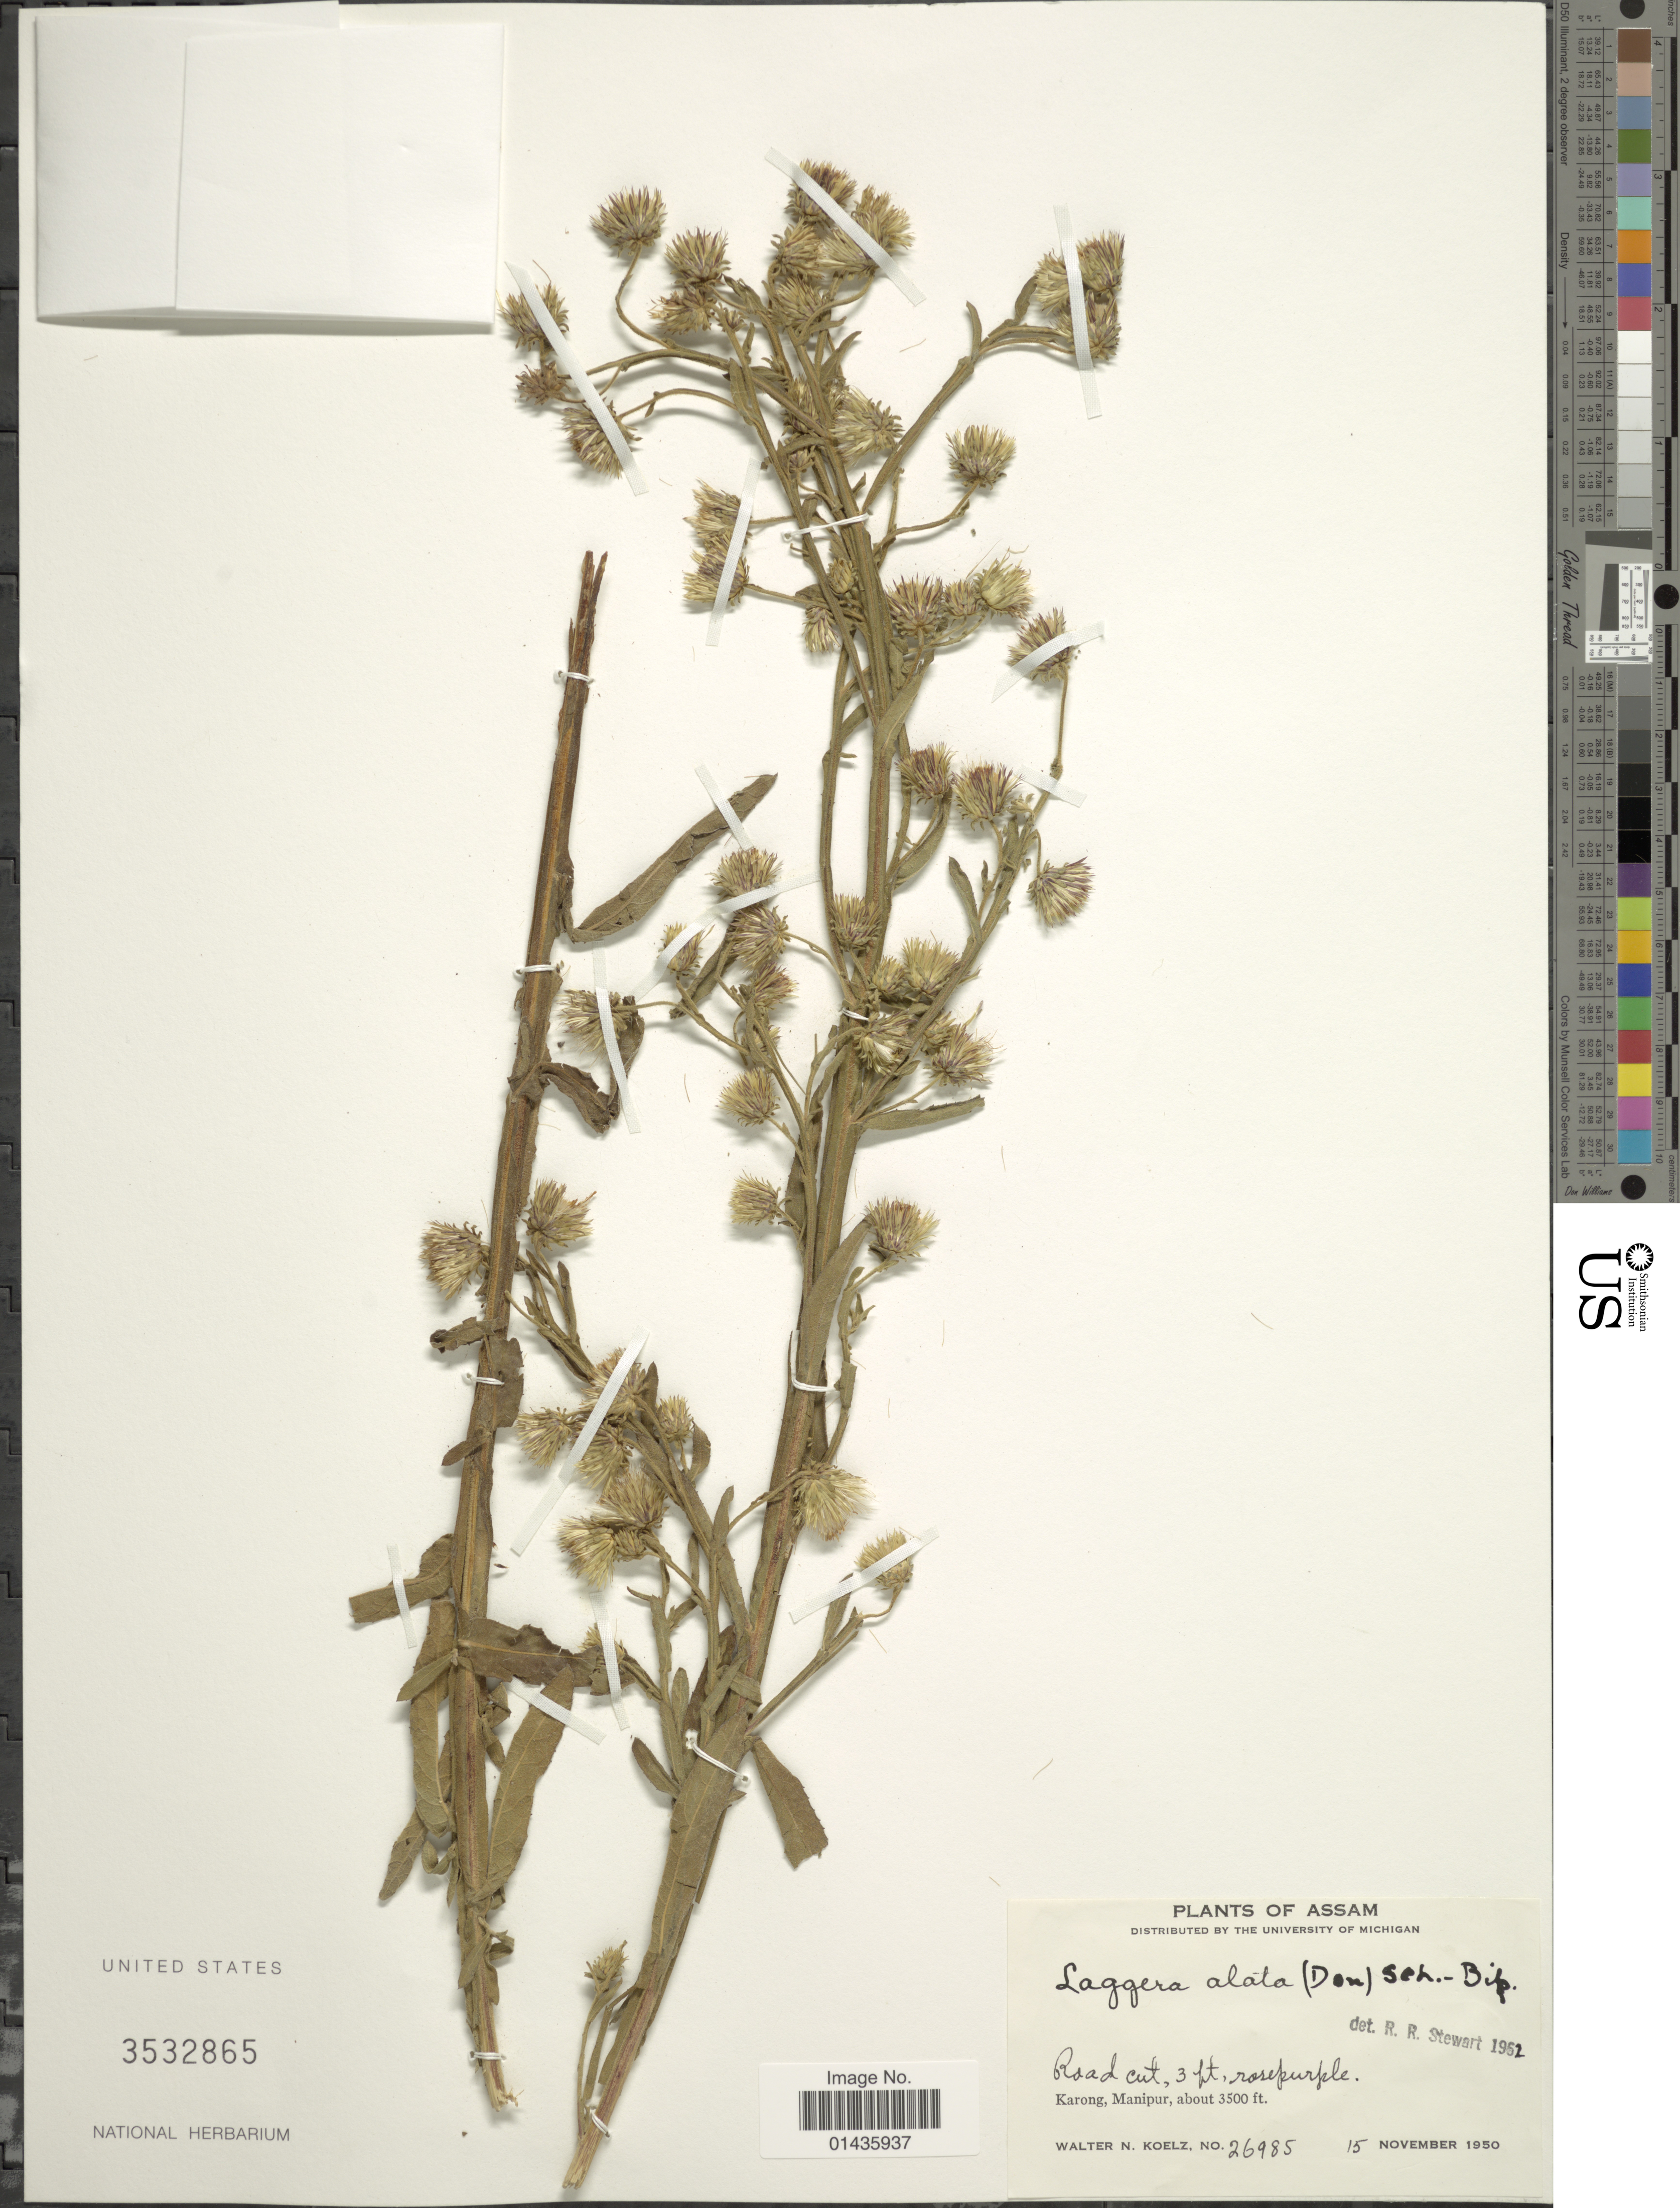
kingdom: Plantae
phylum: Tracheophyta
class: Magnoliopsida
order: Asterales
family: Asteraceae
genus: Laggera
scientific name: Laggera alata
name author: Sch. Bip.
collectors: W. N. Koelz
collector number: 26985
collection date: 1950-11-15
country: India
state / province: Manipur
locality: Karong, Manipur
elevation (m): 1067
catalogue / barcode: US 3532865